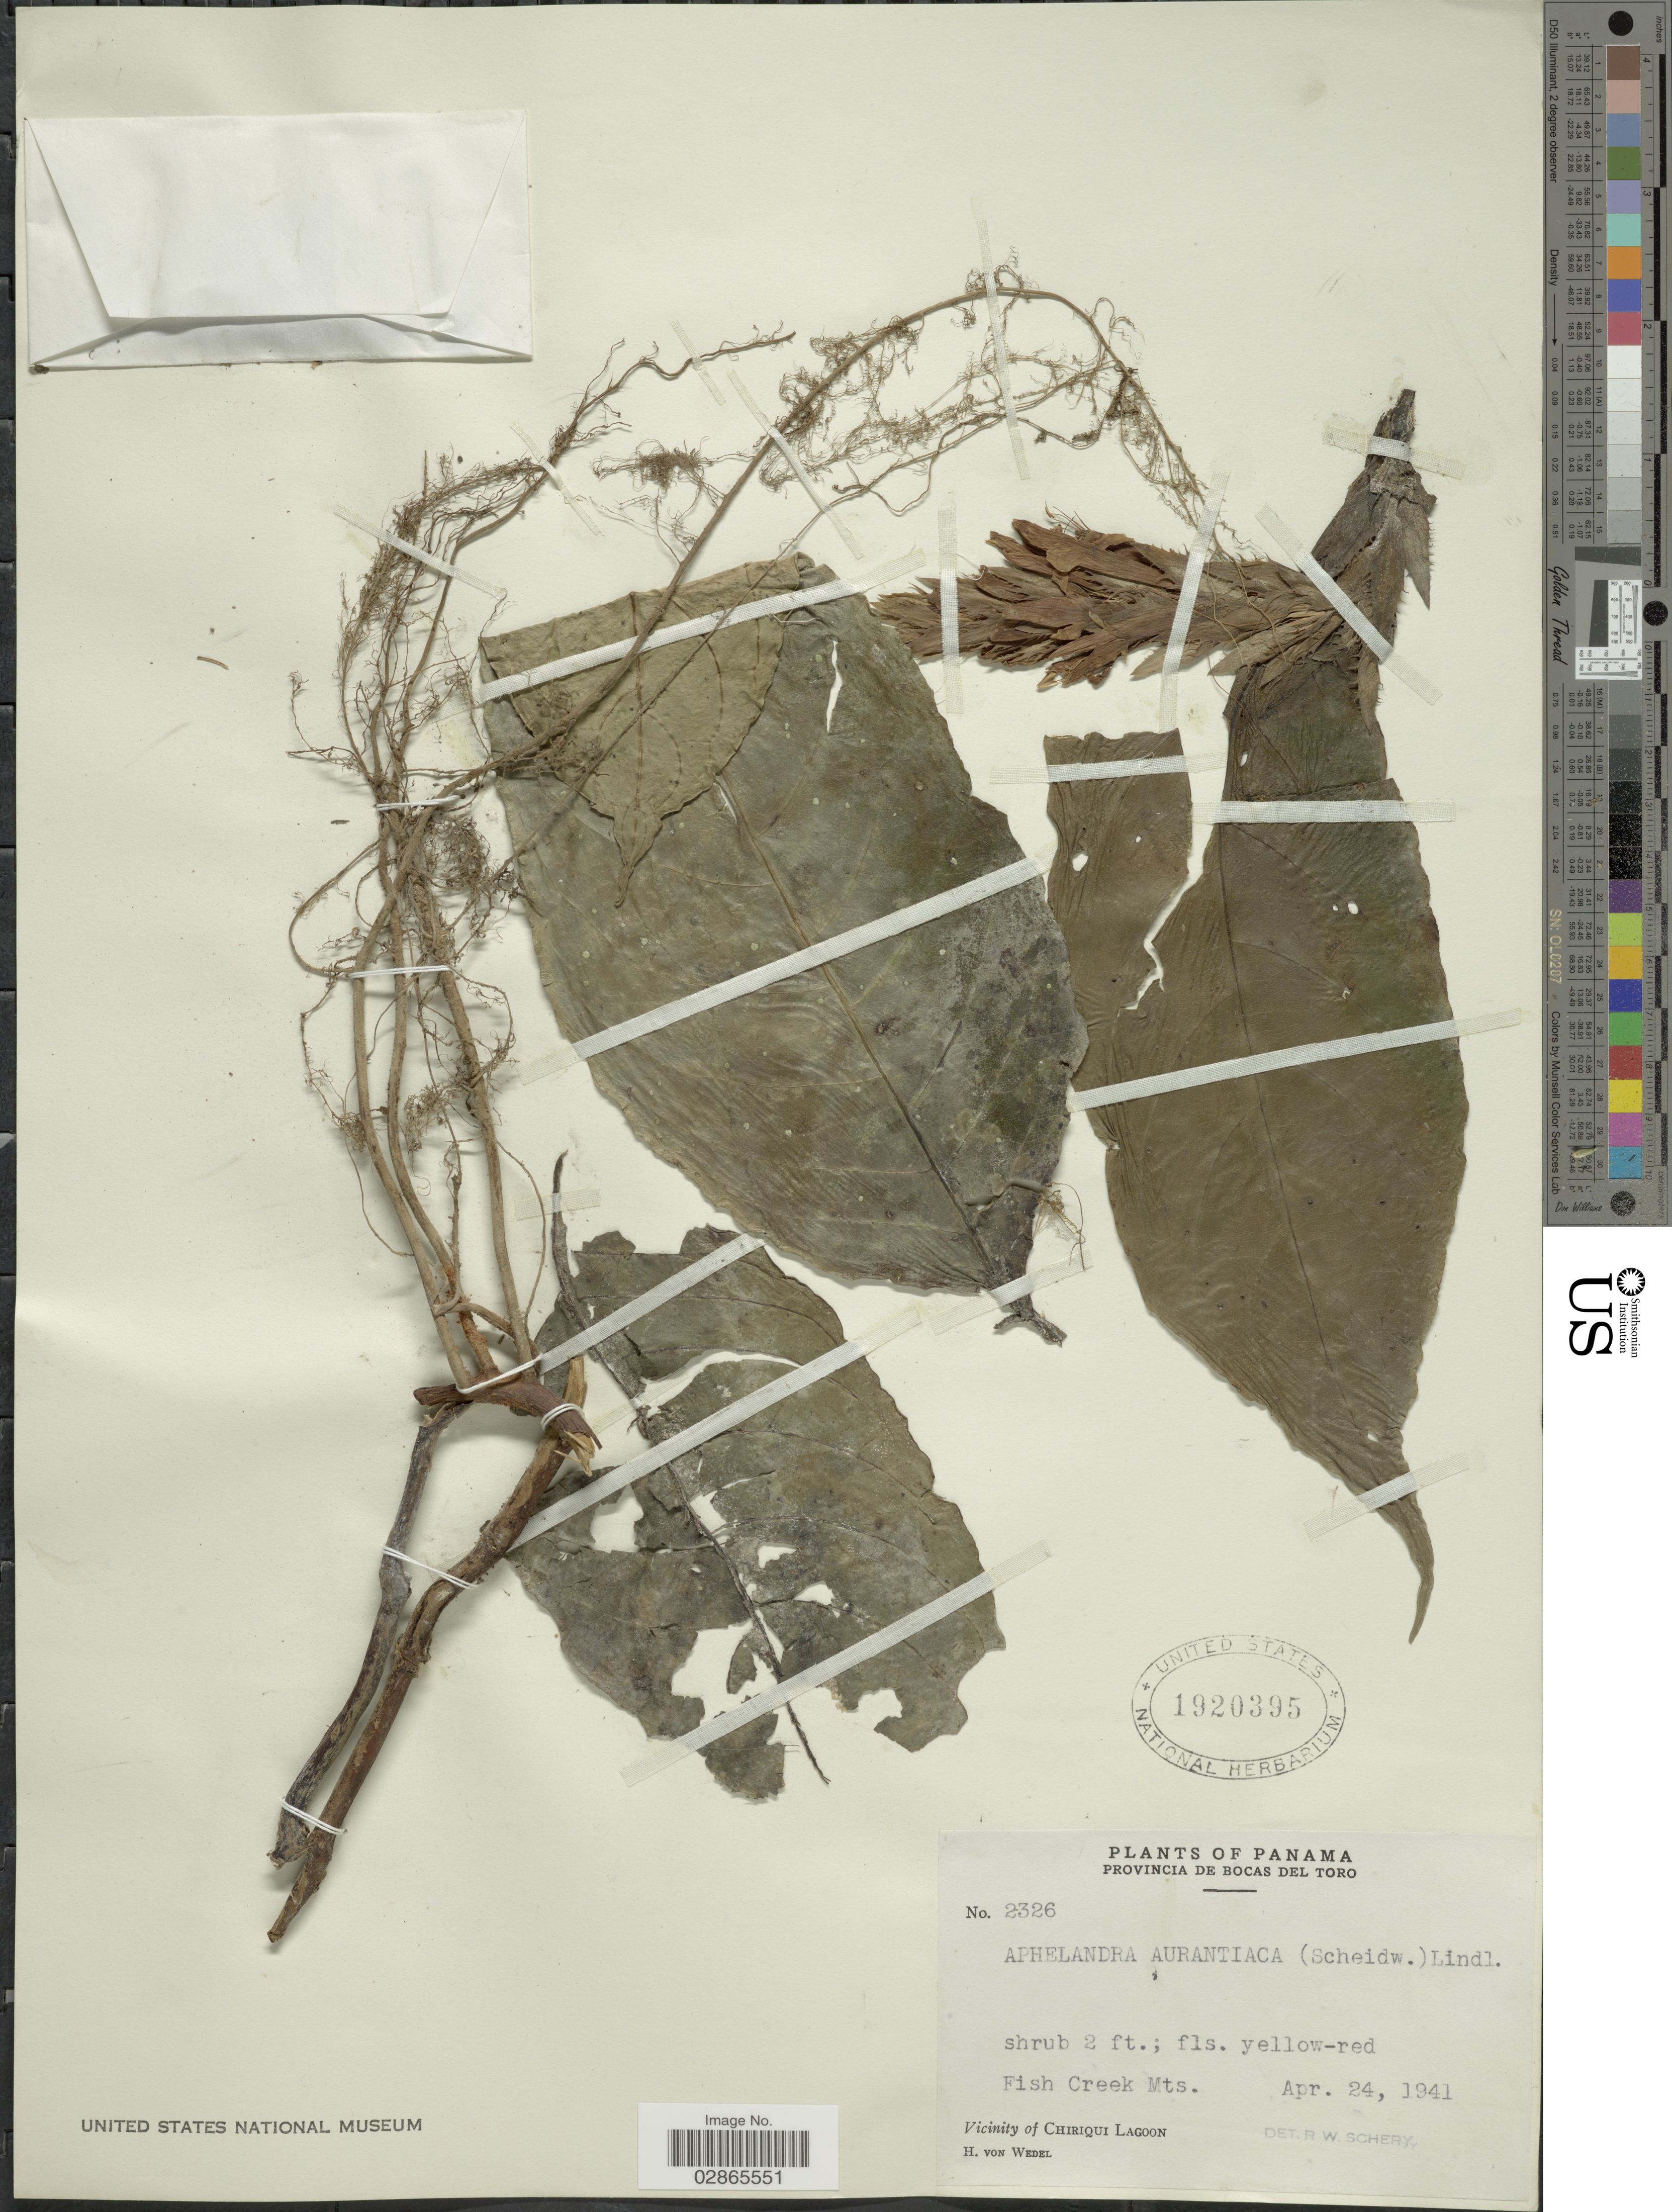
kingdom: Plantae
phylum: Tracheophyta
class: Magnoliopsida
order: Lamiales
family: Acanthaceae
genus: Aphelandra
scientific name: Aphelandra aurantiaca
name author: (Scheidw.) Lindl.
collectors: H. von Wedel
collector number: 2326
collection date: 1941-04-24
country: Panama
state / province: Bocas del Toro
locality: Fish Creek mts. Vicinity of Chiriqui Lagoon.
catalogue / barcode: US 1920395